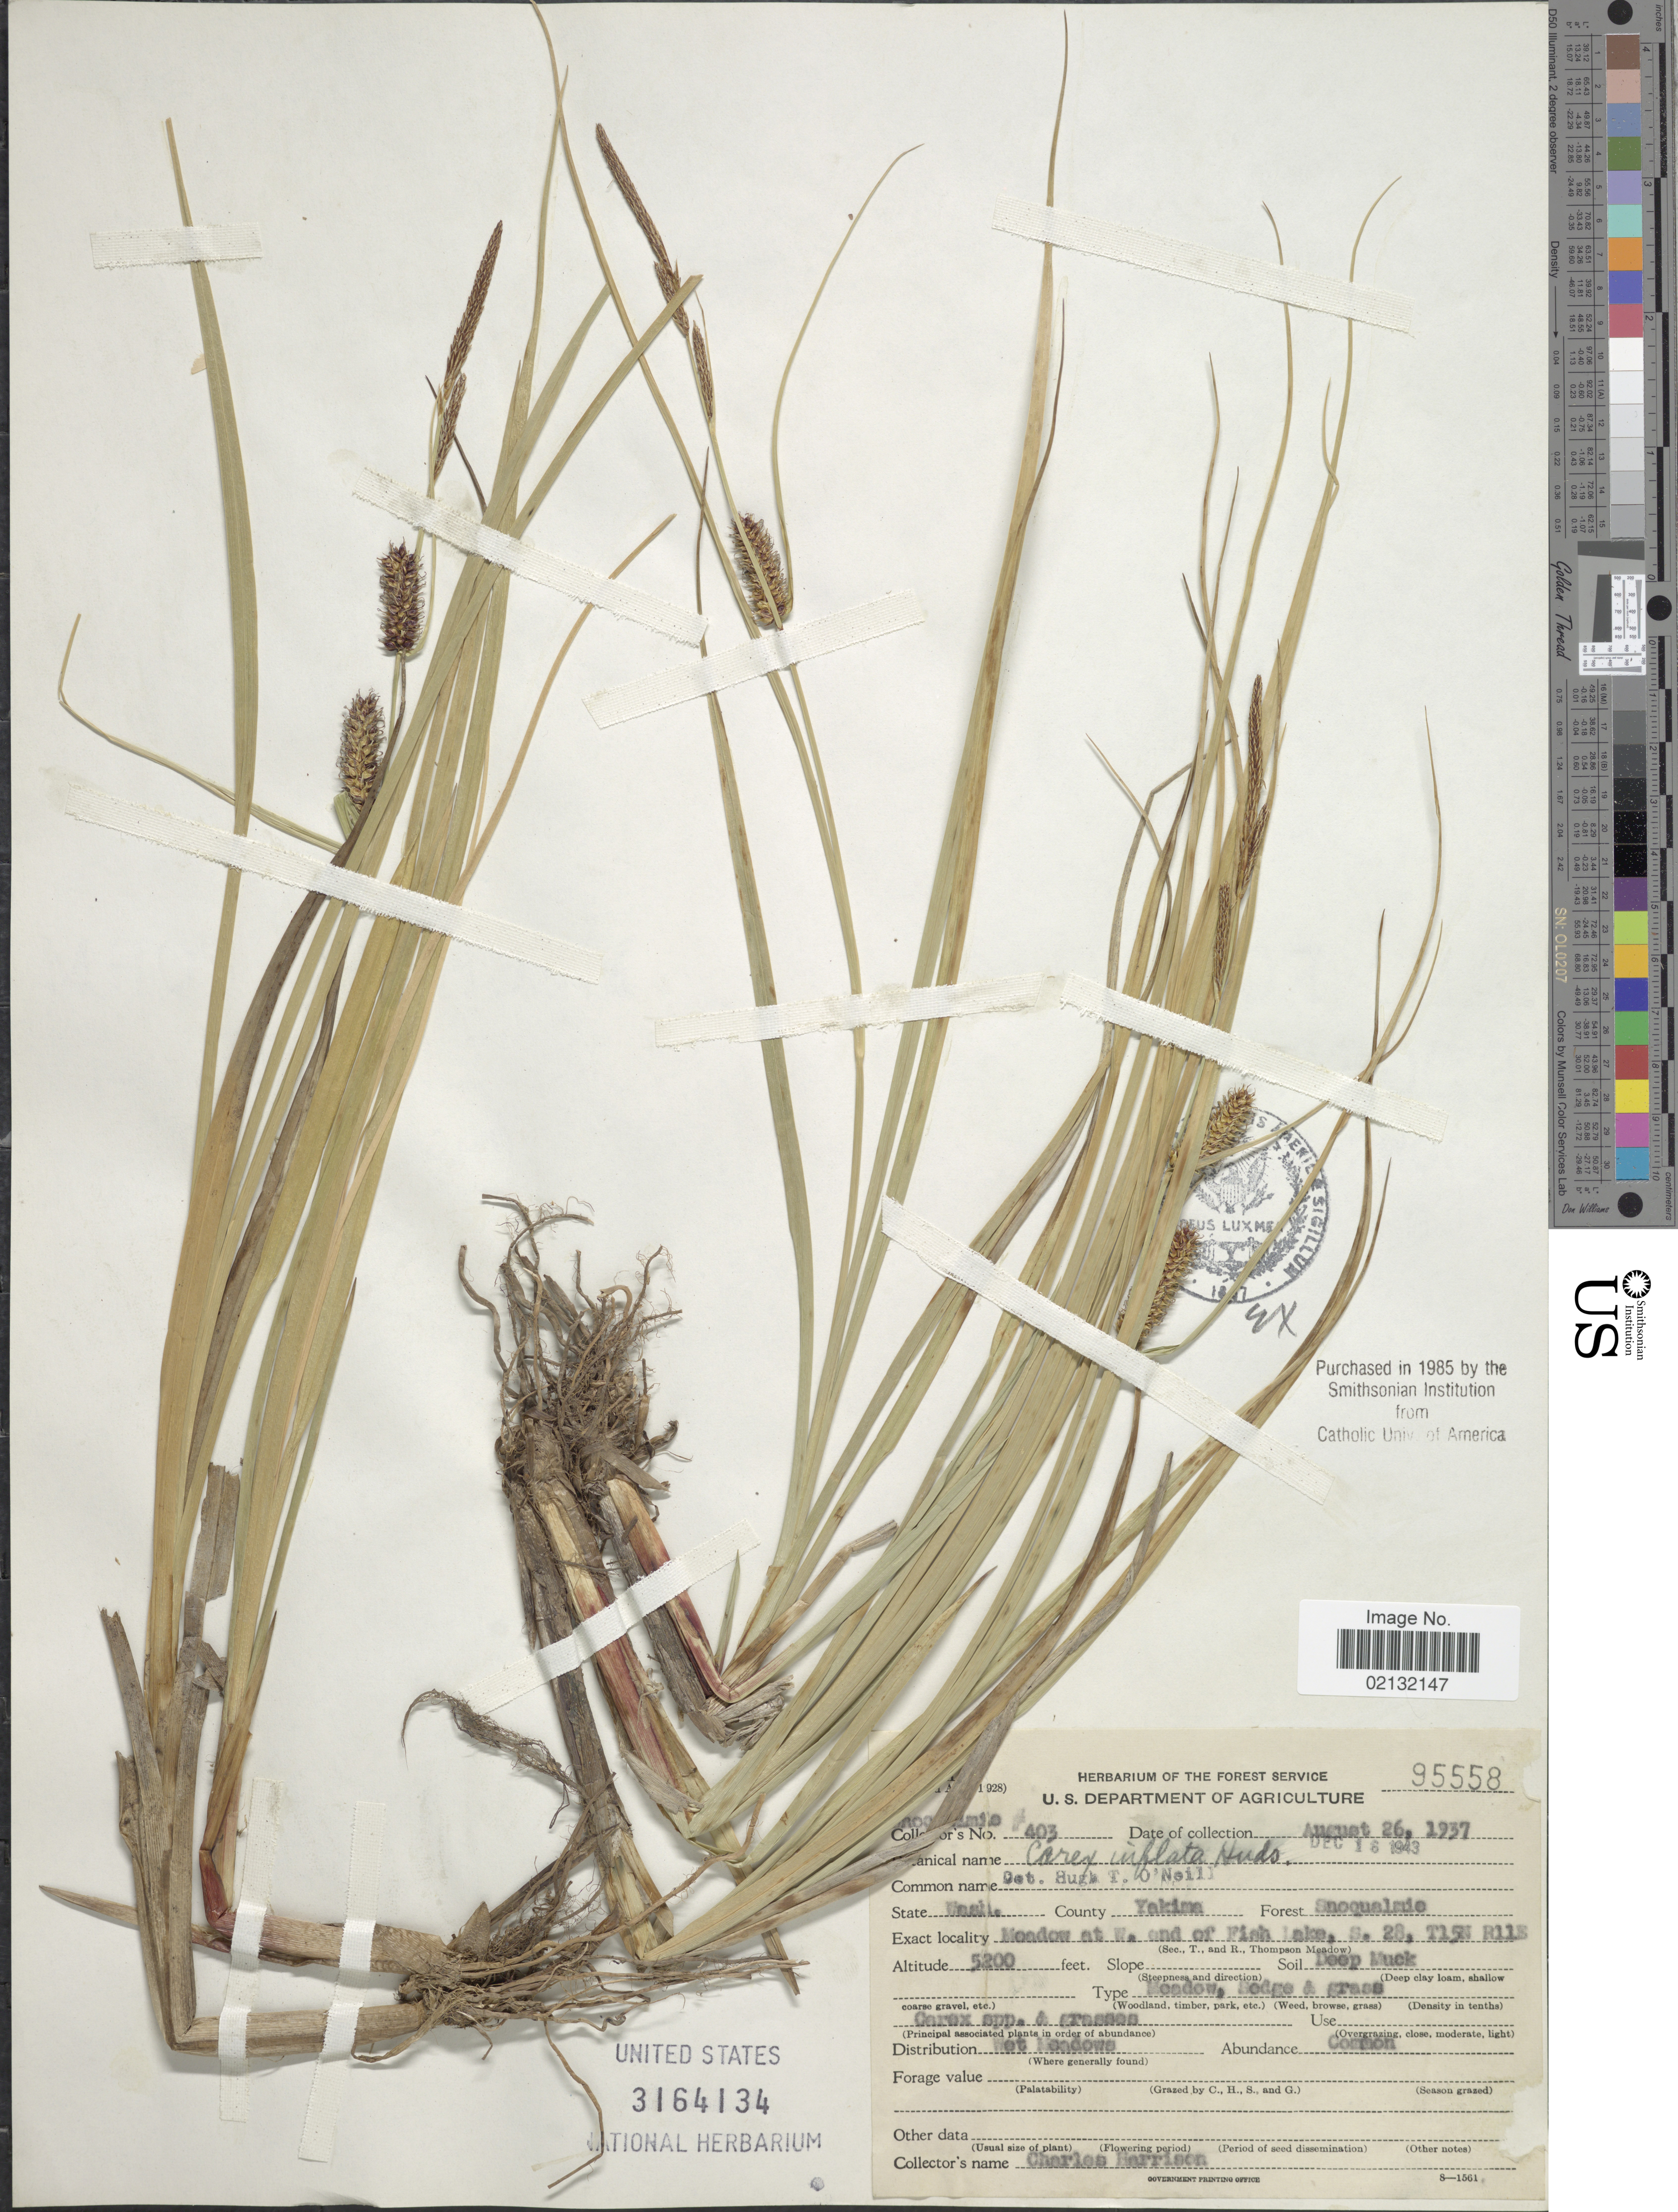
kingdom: Plantae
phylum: Tracheophyta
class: Liliopsida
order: Poales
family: Cyperaceae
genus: Carex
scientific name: Carex rostrata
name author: Stokes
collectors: C. Harrison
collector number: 403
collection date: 1937-08-26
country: United States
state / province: Washington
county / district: Yakima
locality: State Wash. County Yakima, Forest Snoqualmie Meadow at W. end of Fish Lake, S. 28, T15N, R11E.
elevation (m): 1585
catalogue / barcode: US 3164134